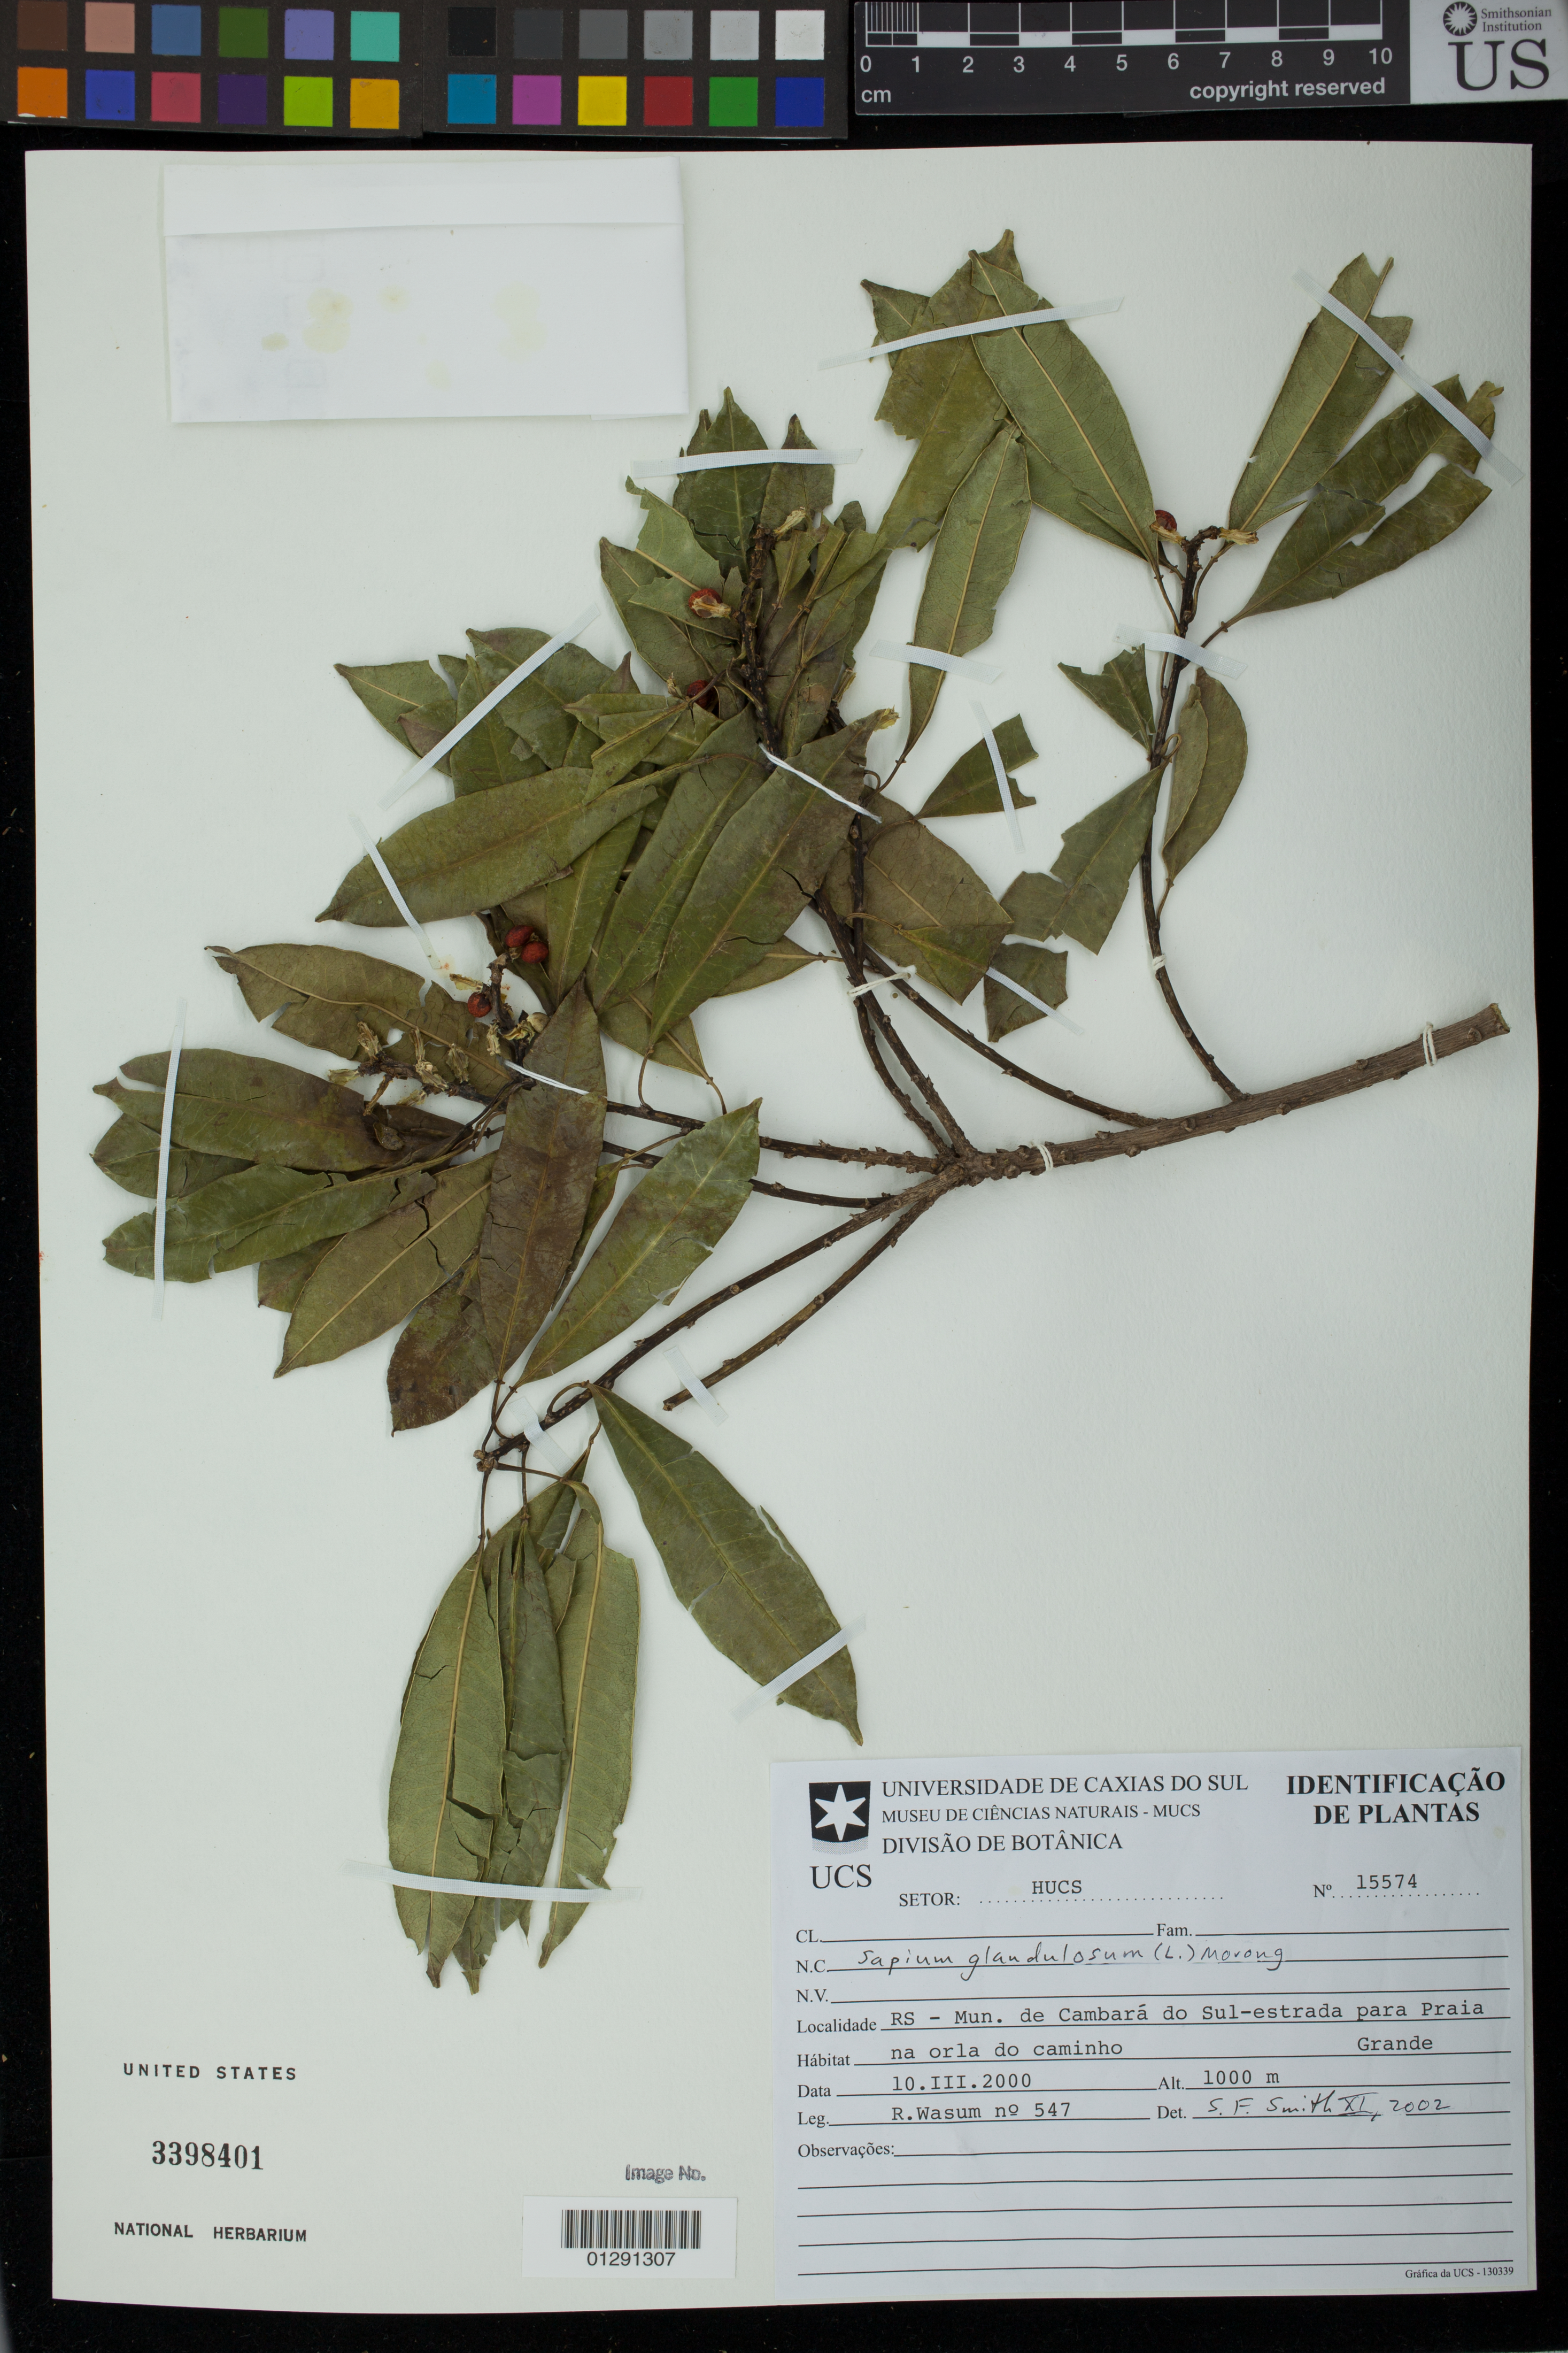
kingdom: Plantae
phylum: Tracheophyta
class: Magnoliopsida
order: Malpighiales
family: Euphorbiaceae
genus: Sapium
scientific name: Sapium glandulatum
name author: (Vell.) Pax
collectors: R. Wasum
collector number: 547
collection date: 2000-03-10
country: Brazil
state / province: Rio Grande do Sul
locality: RS - Mun. de Cambara do Sul-estrada para Praia Grande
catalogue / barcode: US 3398401